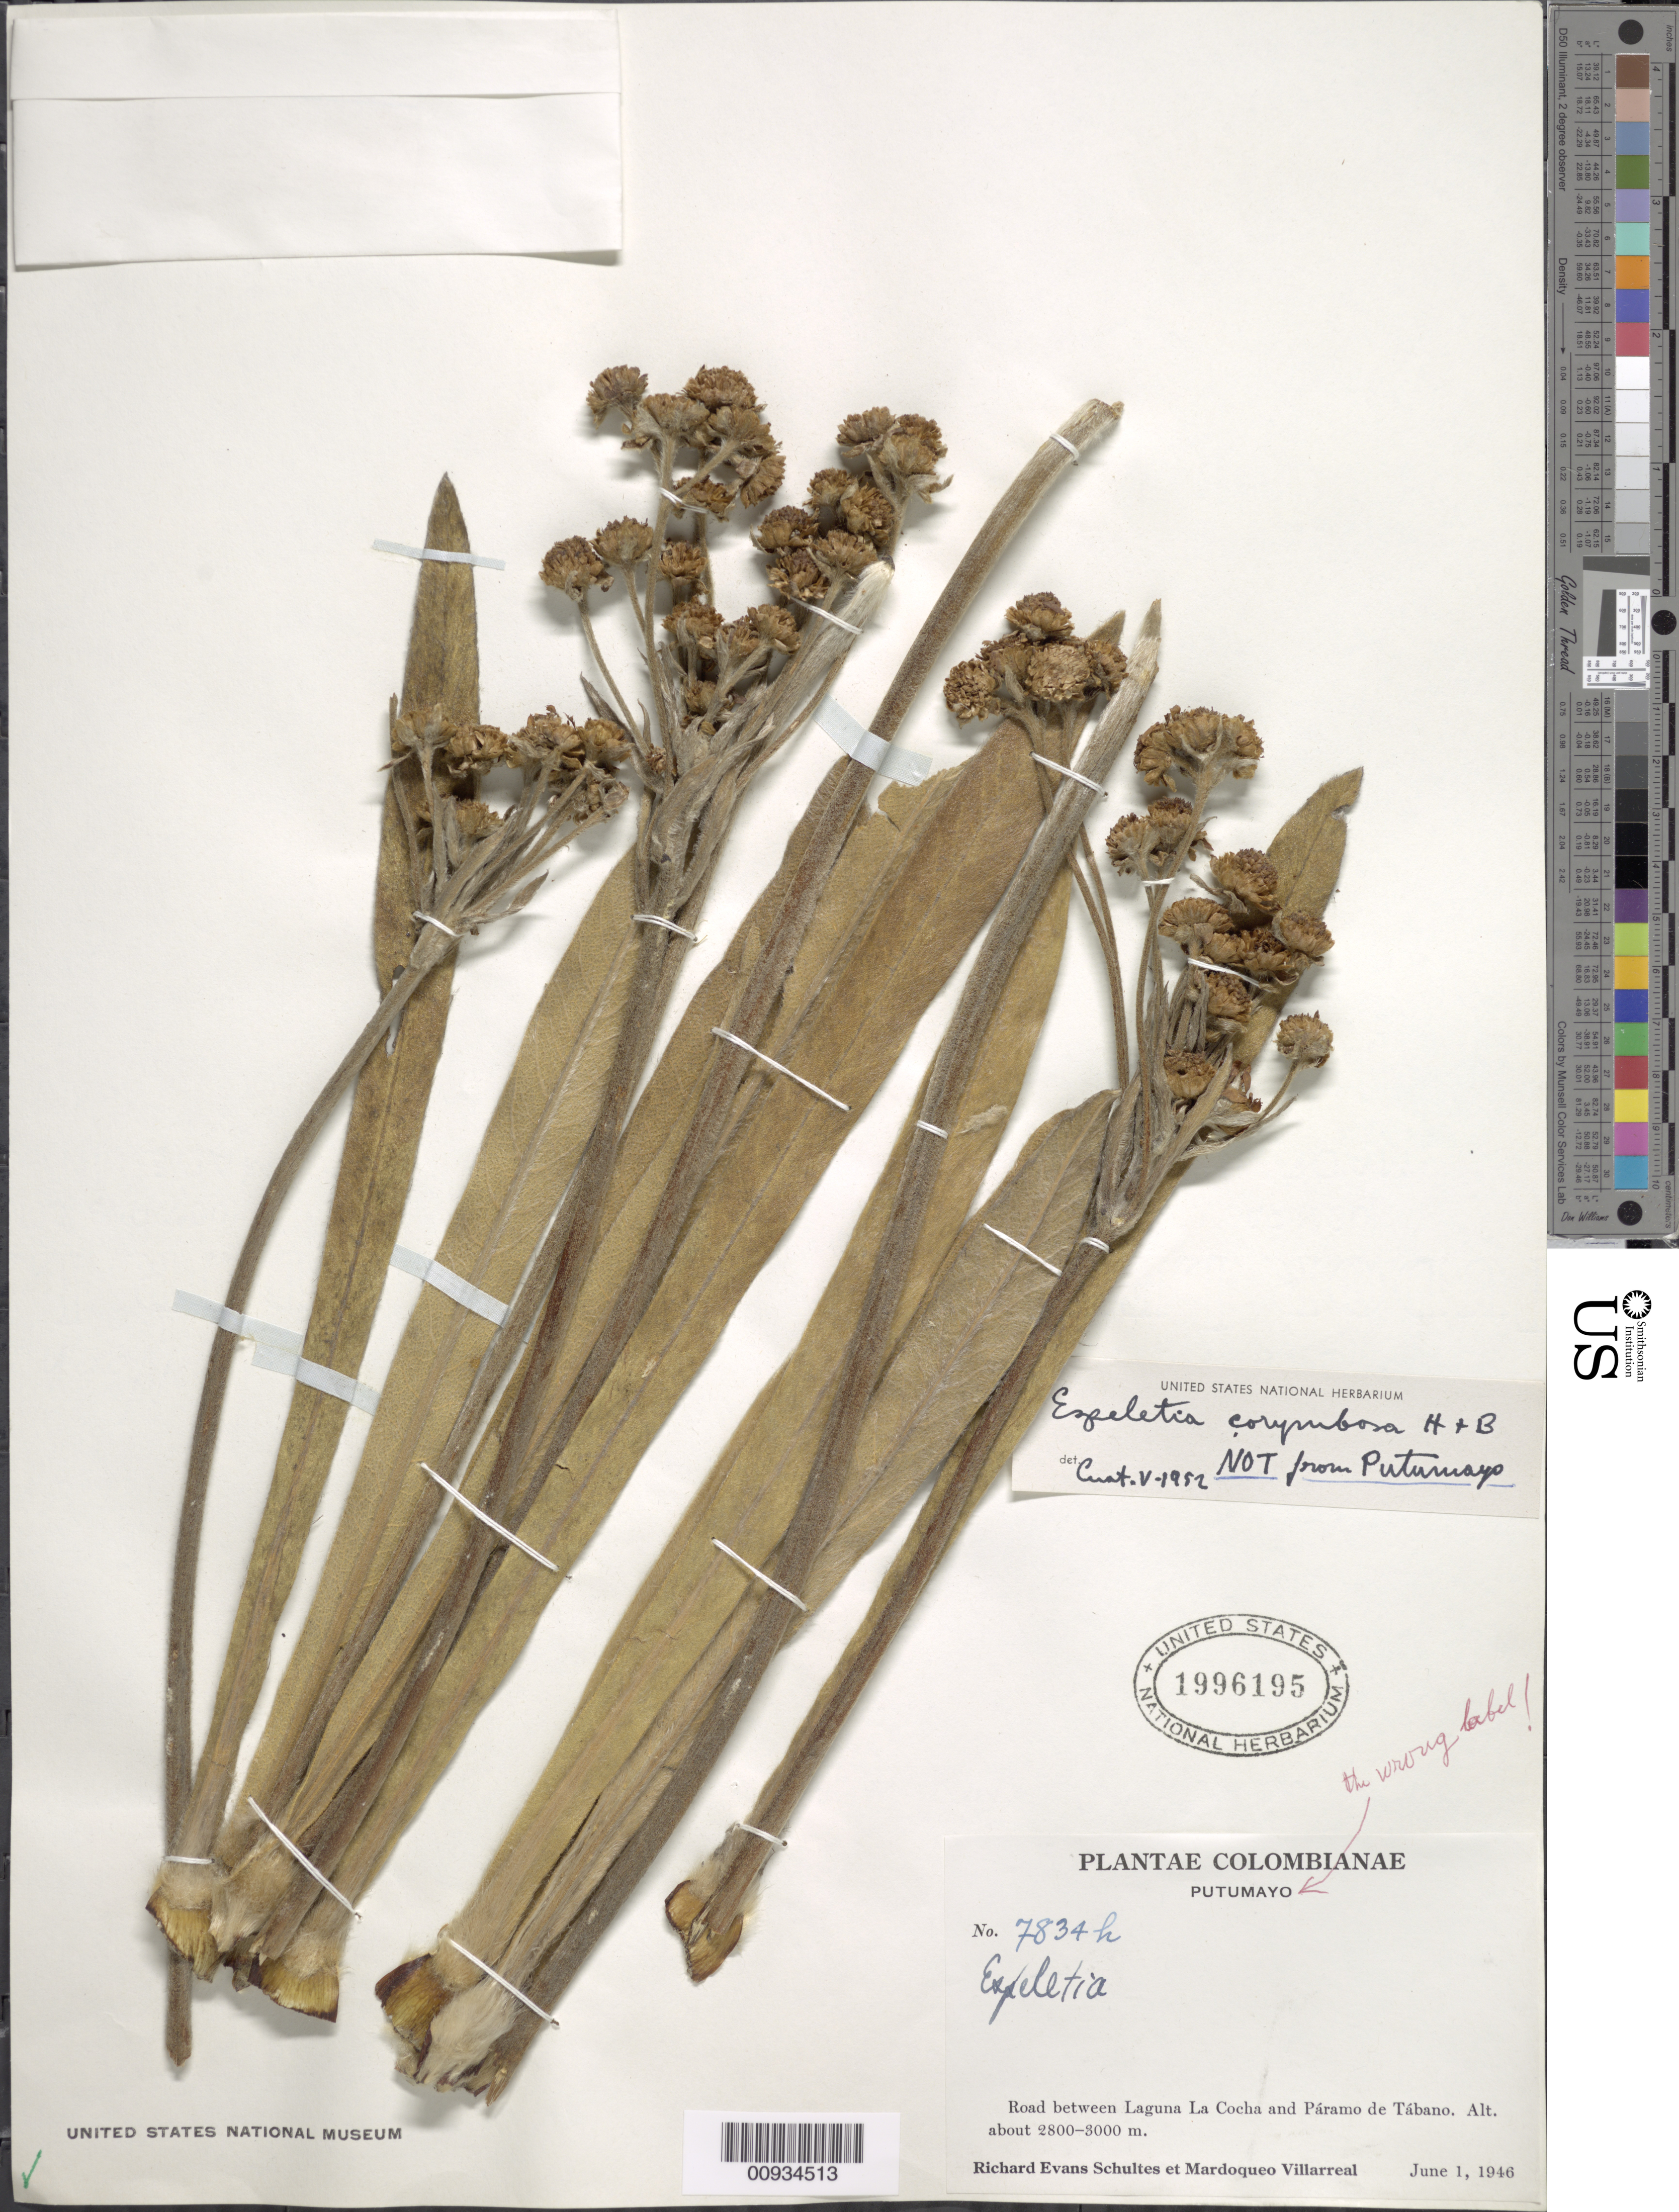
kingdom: Plantae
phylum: Tracheophyta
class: Magnoliopsida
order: Asterales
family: Asteraceae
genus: Espeletiopsis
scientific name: Espeletiopsis corymbosa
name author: (Humb. & Bonpl.) Cuatrec.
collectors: R. E. Schultes & M. Villareal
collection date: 1946-06-01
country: Colombia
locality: [Wrong label].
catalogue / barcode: US 1996195